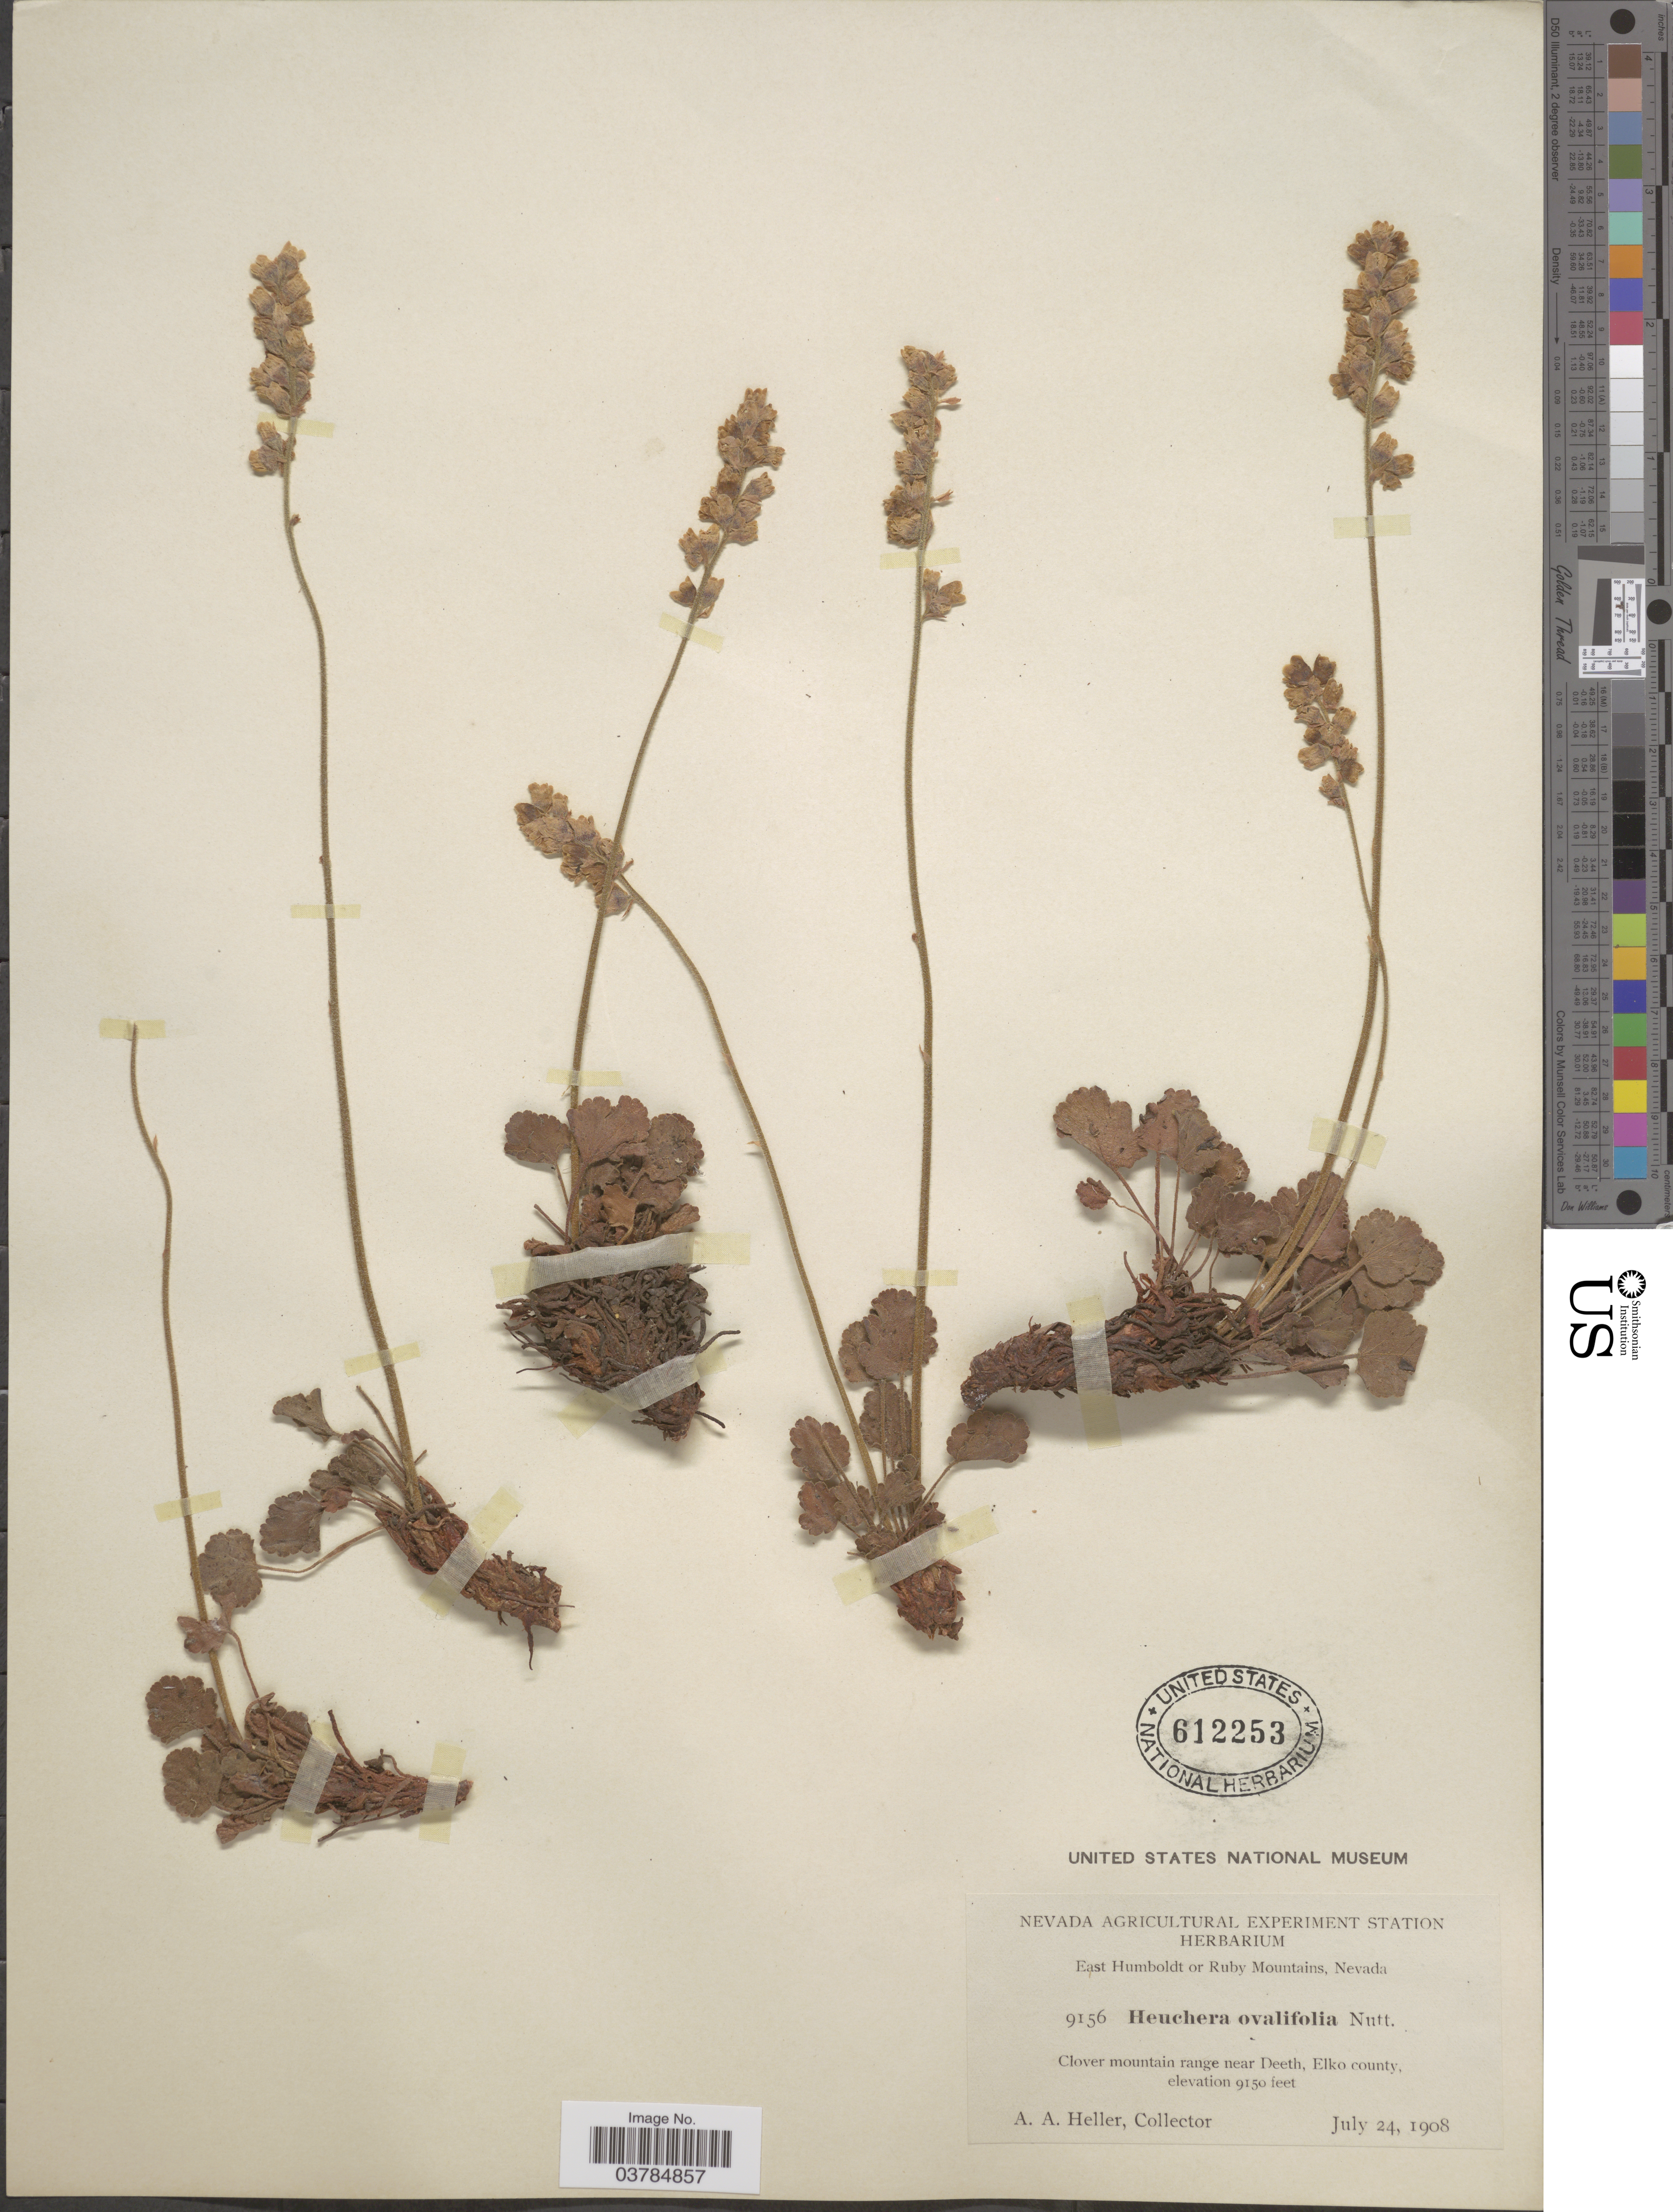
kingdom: Plantae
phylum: Tracheophyta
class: Magnoliopsida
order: Saxifragales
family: Saxifragaceae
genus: Heuchera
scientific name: Heuchera ovalifolia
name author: Torr. & A. Gray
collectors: A. A. Heller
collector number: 9156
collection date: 1908-07-24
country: United States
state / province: Nevada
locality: East Humboldt or Ruby Mountains. Clover mountain range near Deeth, Elko county.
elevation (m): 2789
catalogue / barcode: US 612253